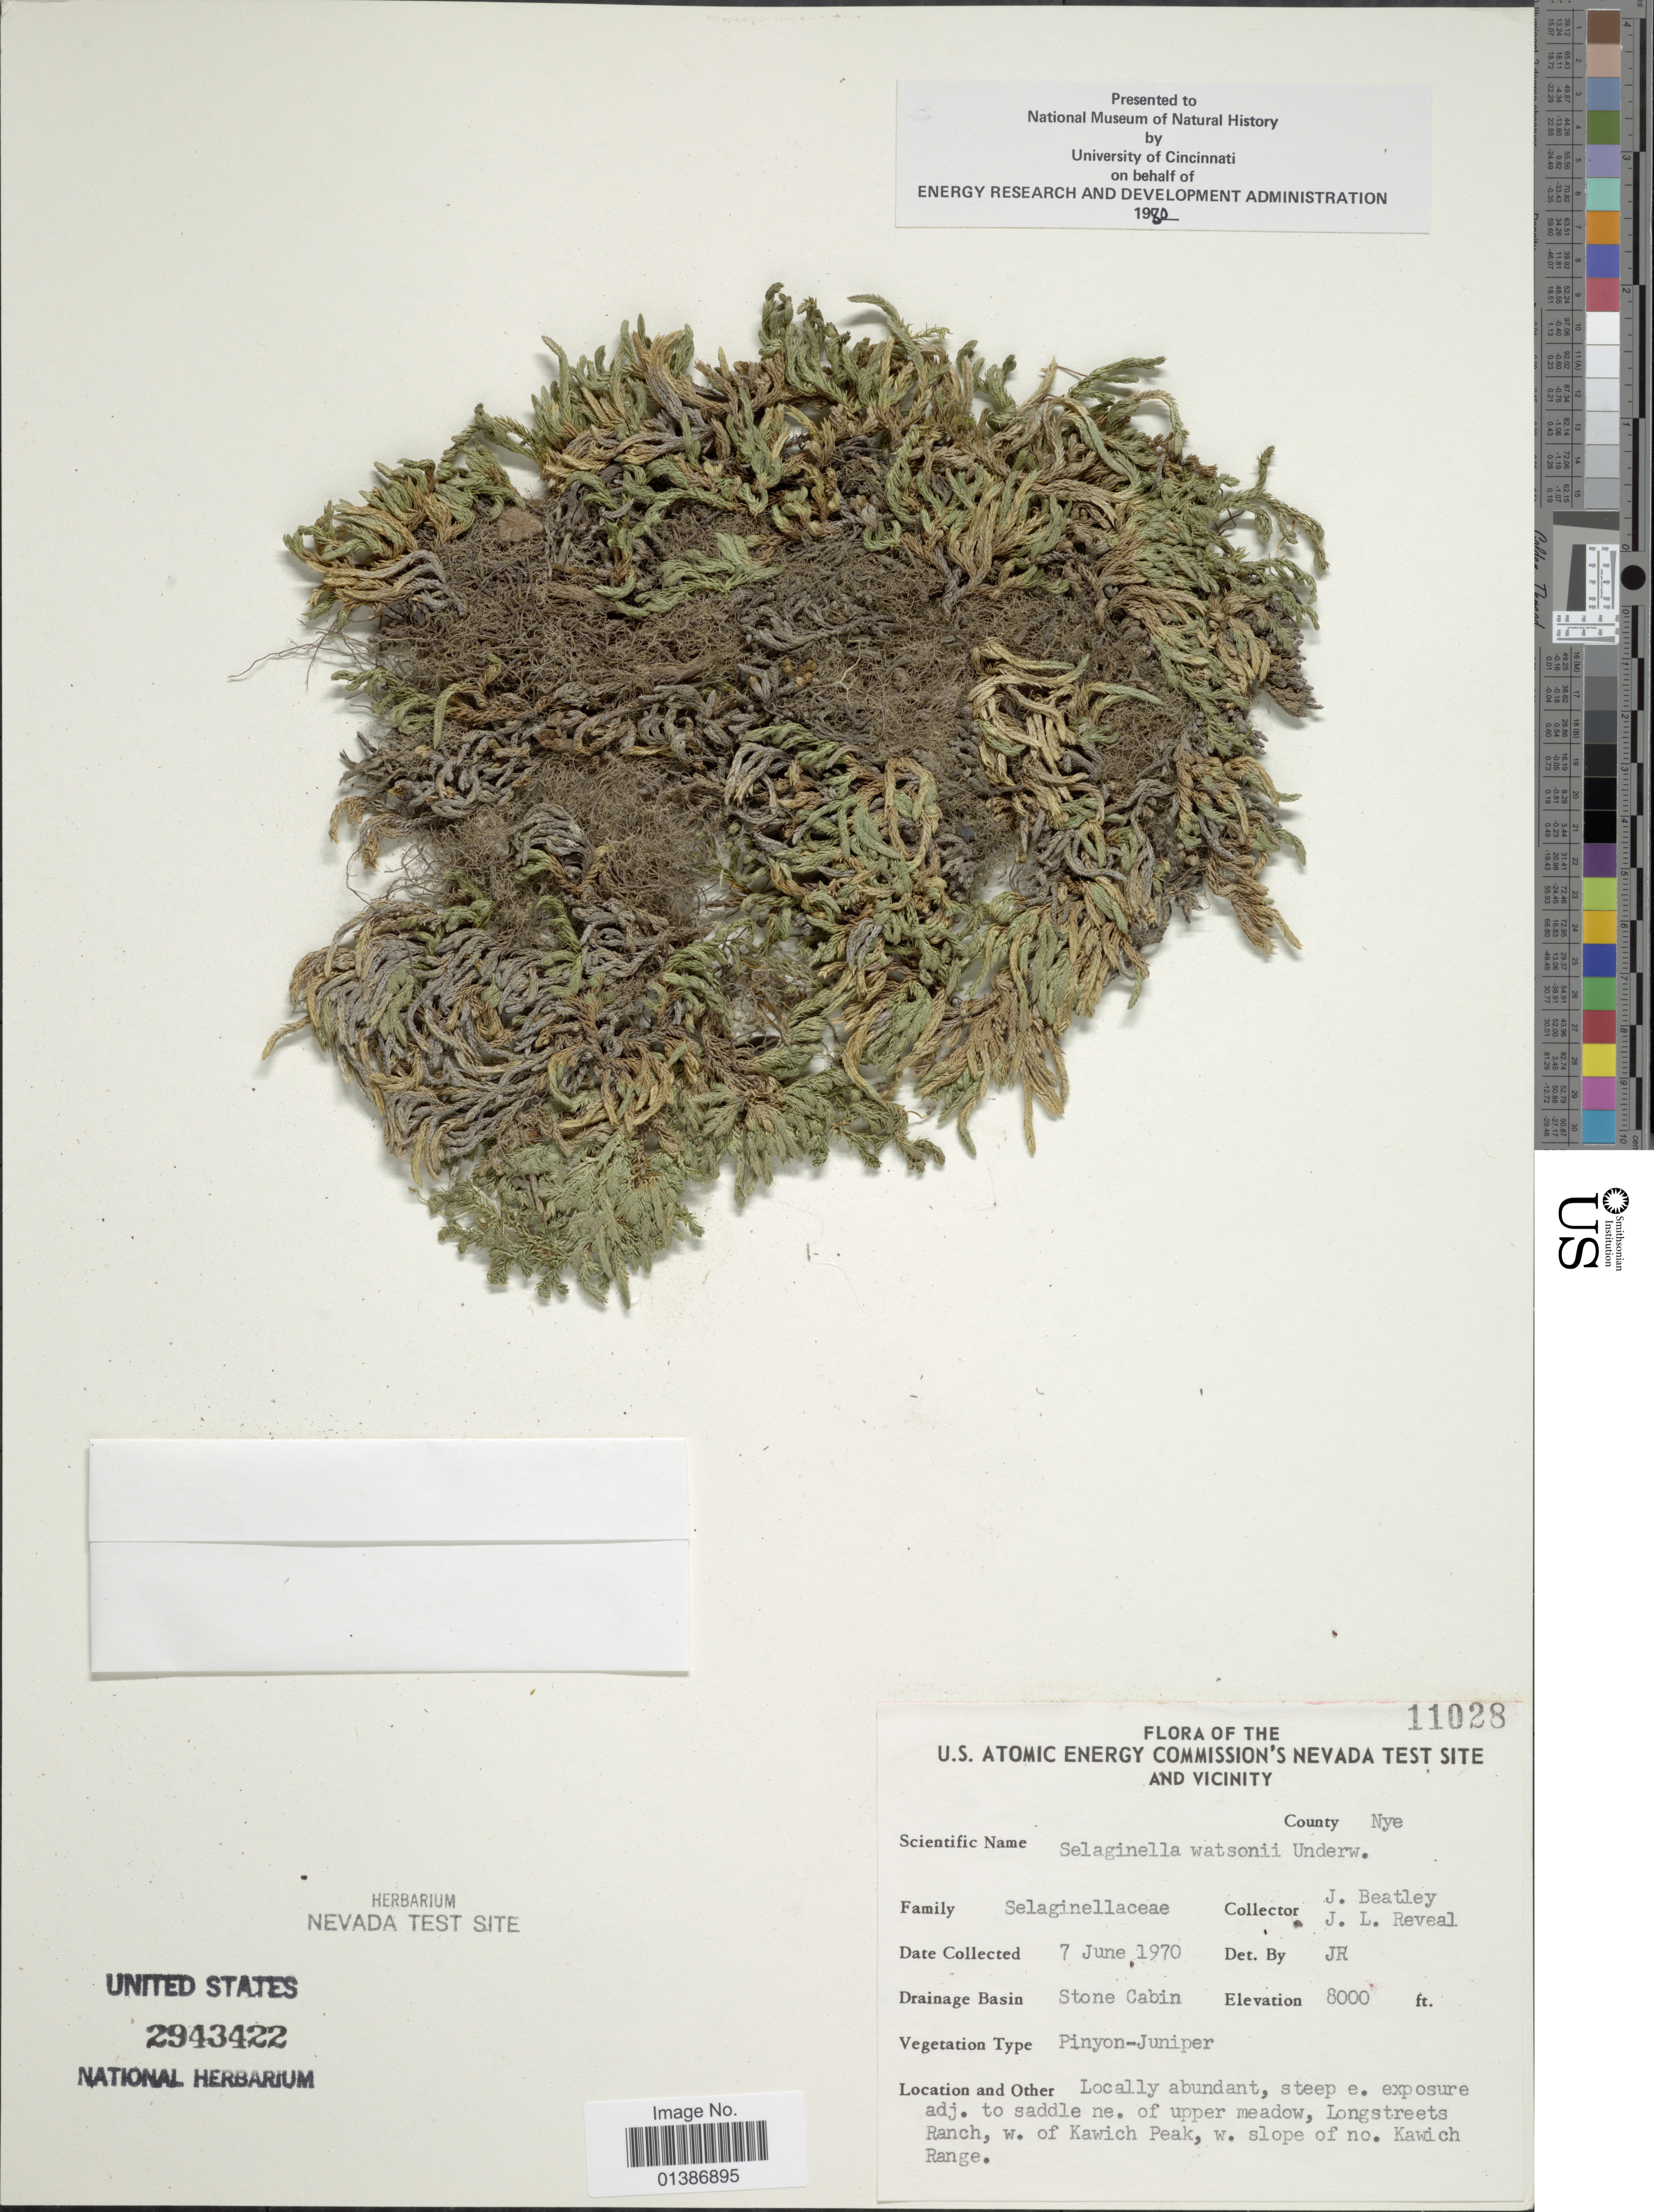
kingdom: Plantae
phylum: Tracheophyta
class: Lycopodiopsida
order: Selaginellales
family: Selaginellaceae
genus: Selaginella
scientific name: Selaginella watsonii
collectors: J. C. Beatley & J. L. Reveal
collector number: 11028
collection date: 1970-06-07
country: United States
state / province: Nevada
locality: Flora of the U.S. Atomic Energy Commission's Nevada Test Site and Vicinity. County Nye. Stone Cabin. Locally abundant, steep e. exposure adj. to saddle ne. of upper meadow, Longstreets Ranch, w. of Kawich Peak, w. slope of no. Kawich Range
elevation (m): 2438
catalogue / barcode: US 2943422